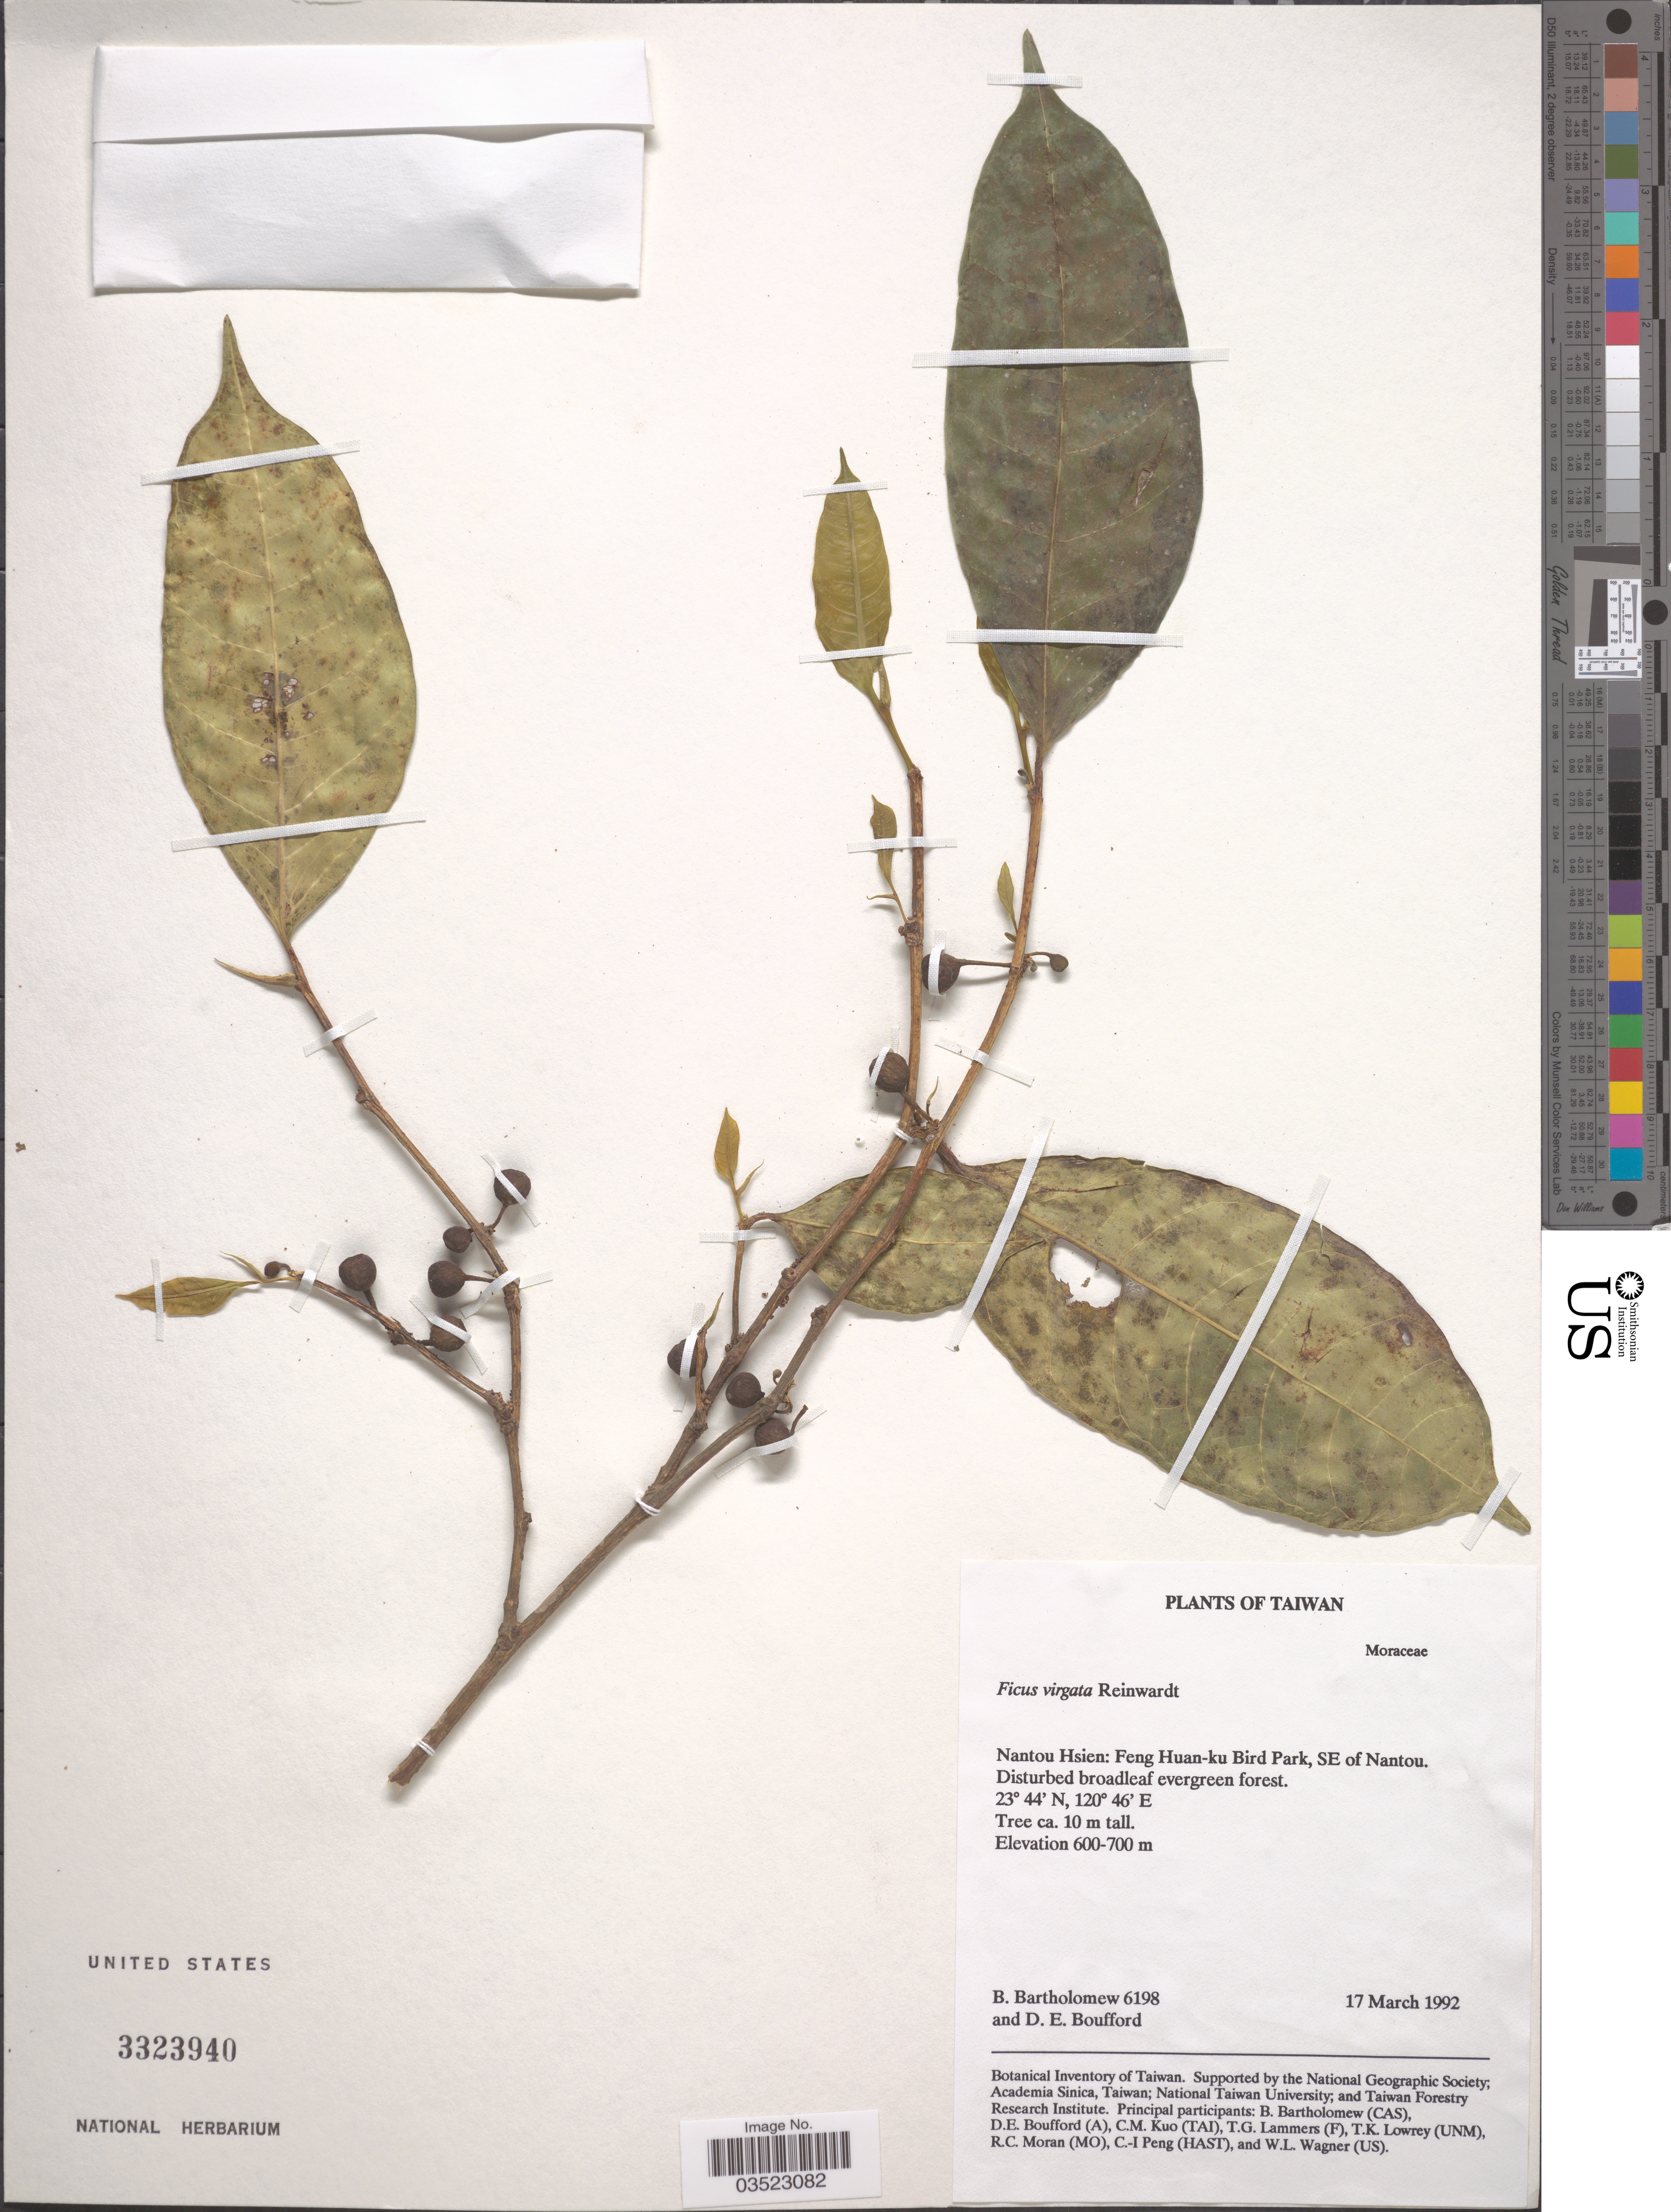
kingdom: Plantae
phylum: Tracheophyta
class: Magnoliopsida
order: Rosales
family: Moraceae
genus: Ficus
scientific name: Ficus virgata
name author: Reinw.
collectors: B. Bartholomew & D. E. Boufford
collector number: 6198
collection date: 1992-03-17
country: Taiwan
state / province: Nantou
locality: Nantou Hsien: Feng Huan-ku Bird Park, SE of Nantou. Disturbed broadleaf evergreen forest.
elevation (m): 600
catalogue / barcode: US 3323940